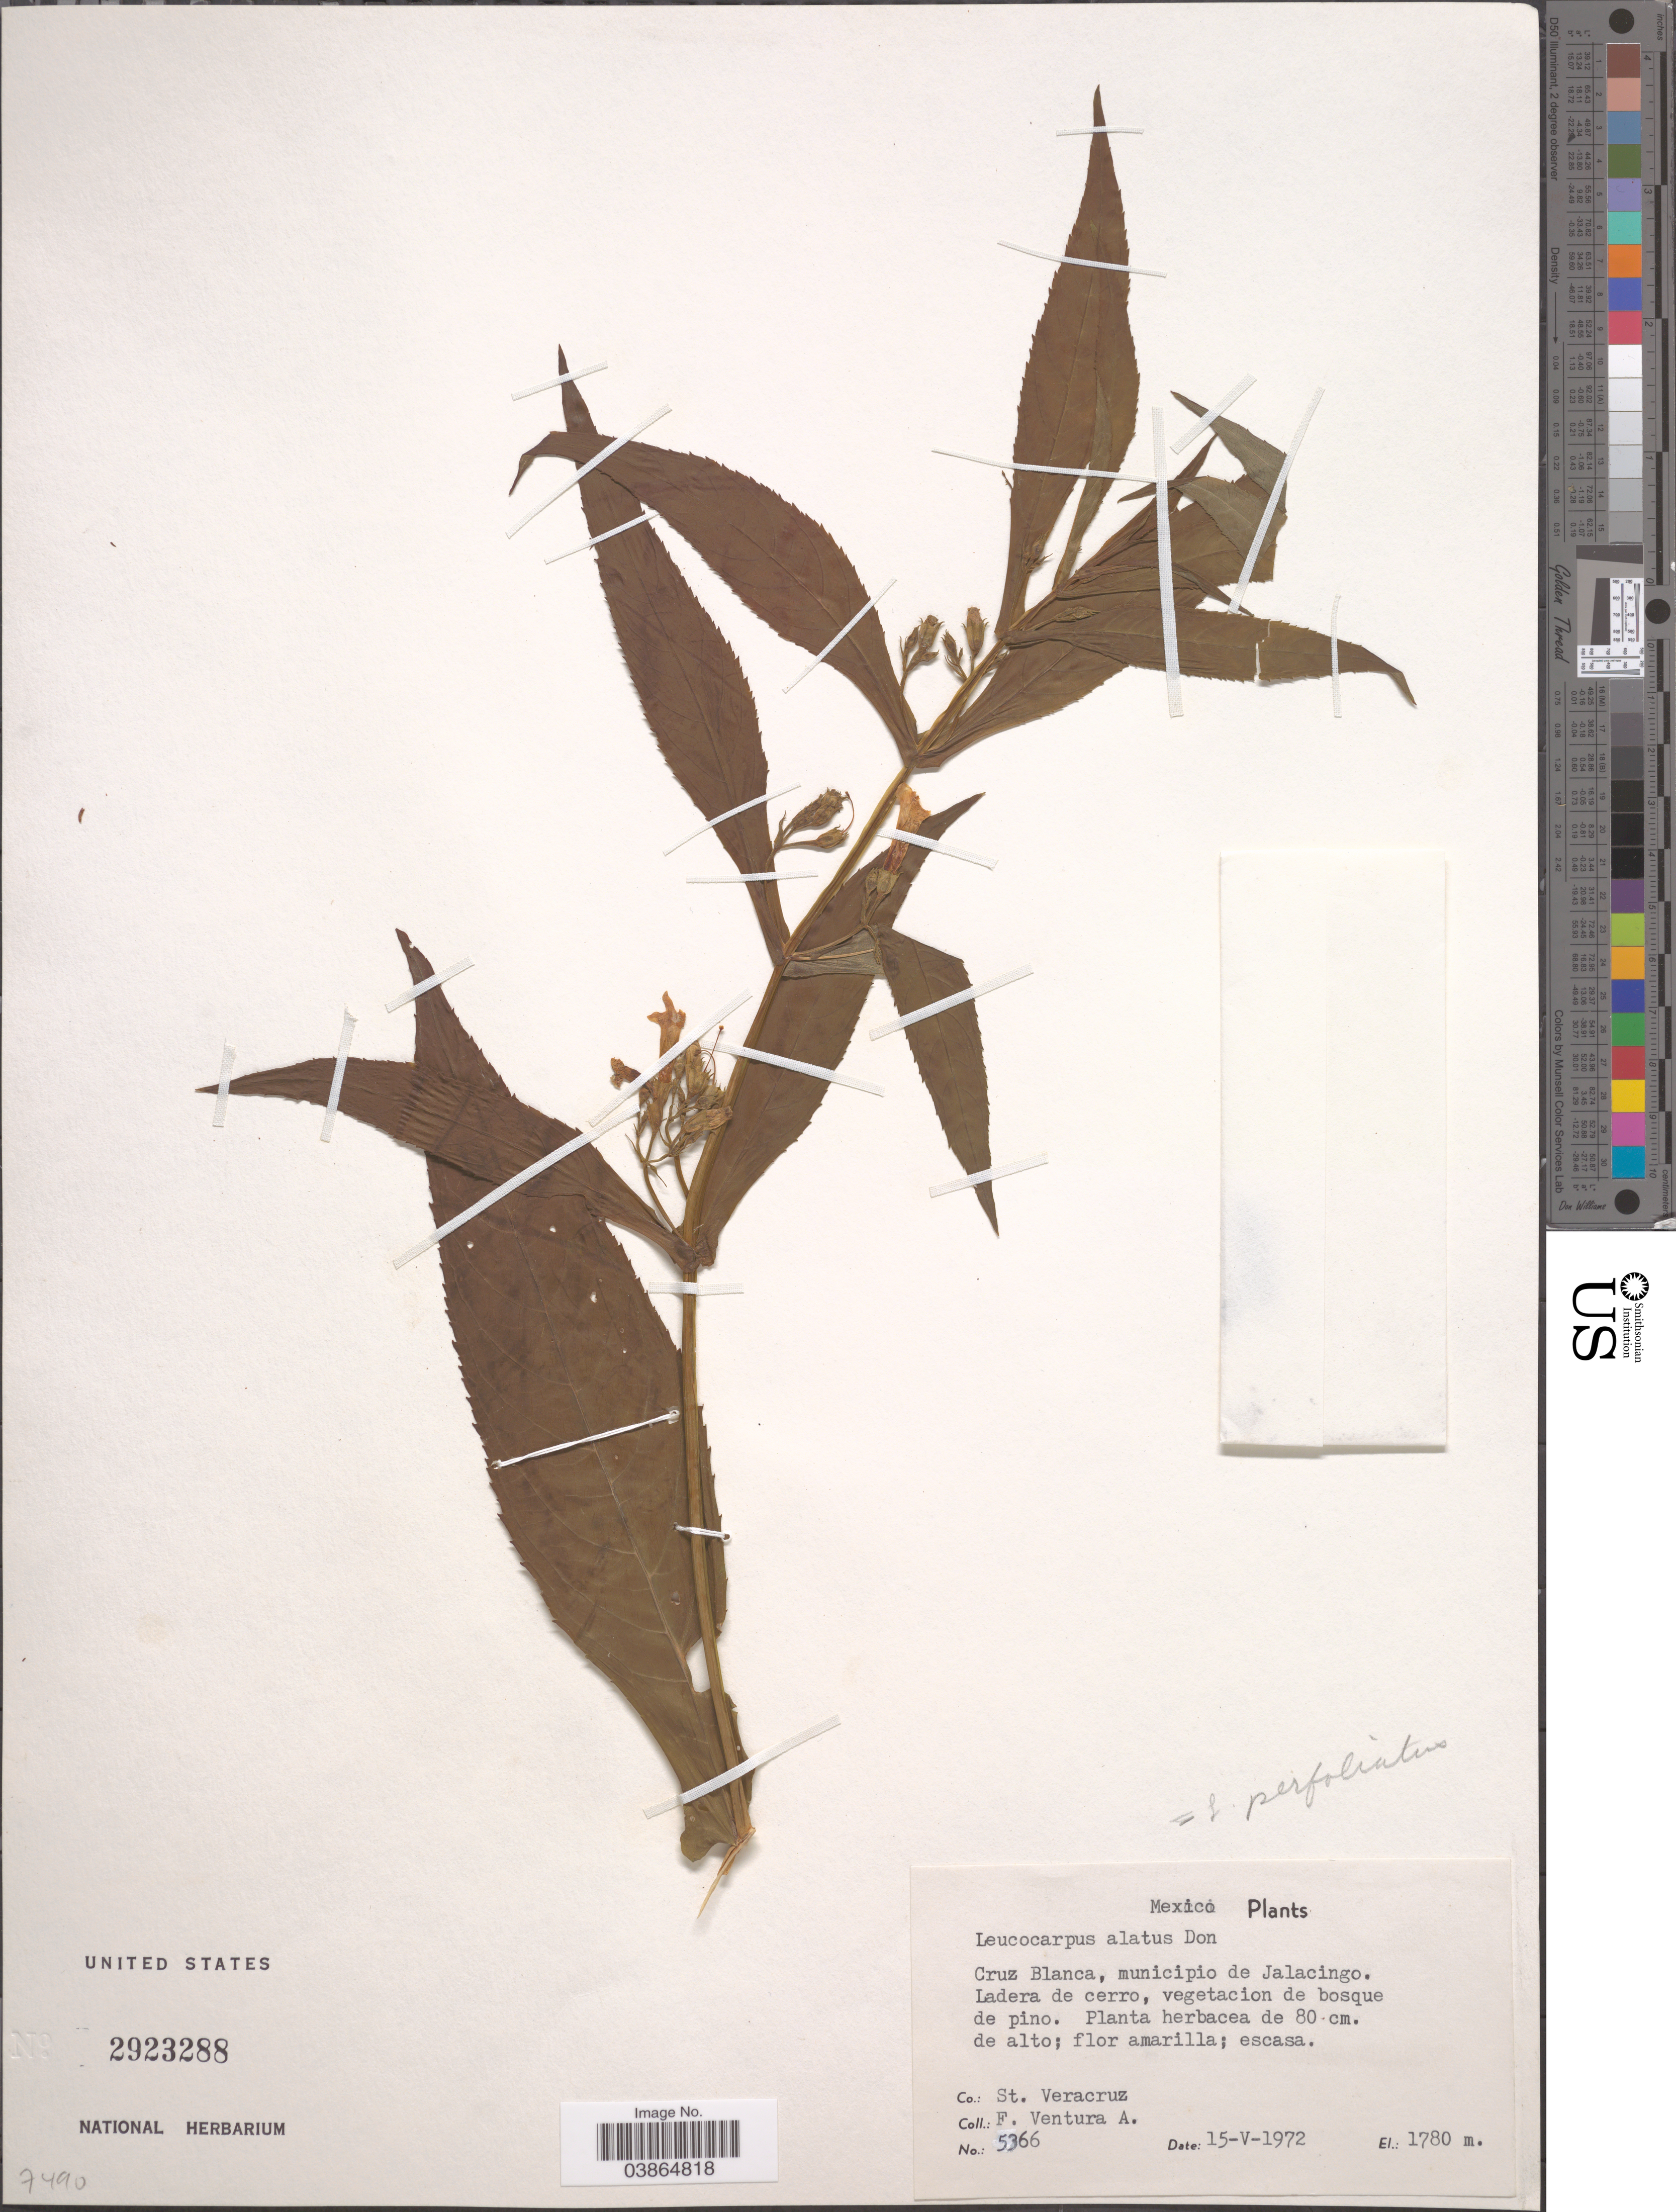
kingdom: Plantae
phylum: Tracheophyta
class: Magnoliopsida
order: Lamiales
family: Phrymaceae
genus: Leucocarpus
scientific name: Leucocarpus alatus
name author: D. Don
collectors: F. Ventura A.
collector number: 5366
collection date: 1972-05-15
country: Mexico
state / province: Veracruz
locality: Cruz Blanca, municipio de Jalacingo.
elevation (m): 1780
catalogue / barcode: US 2923288